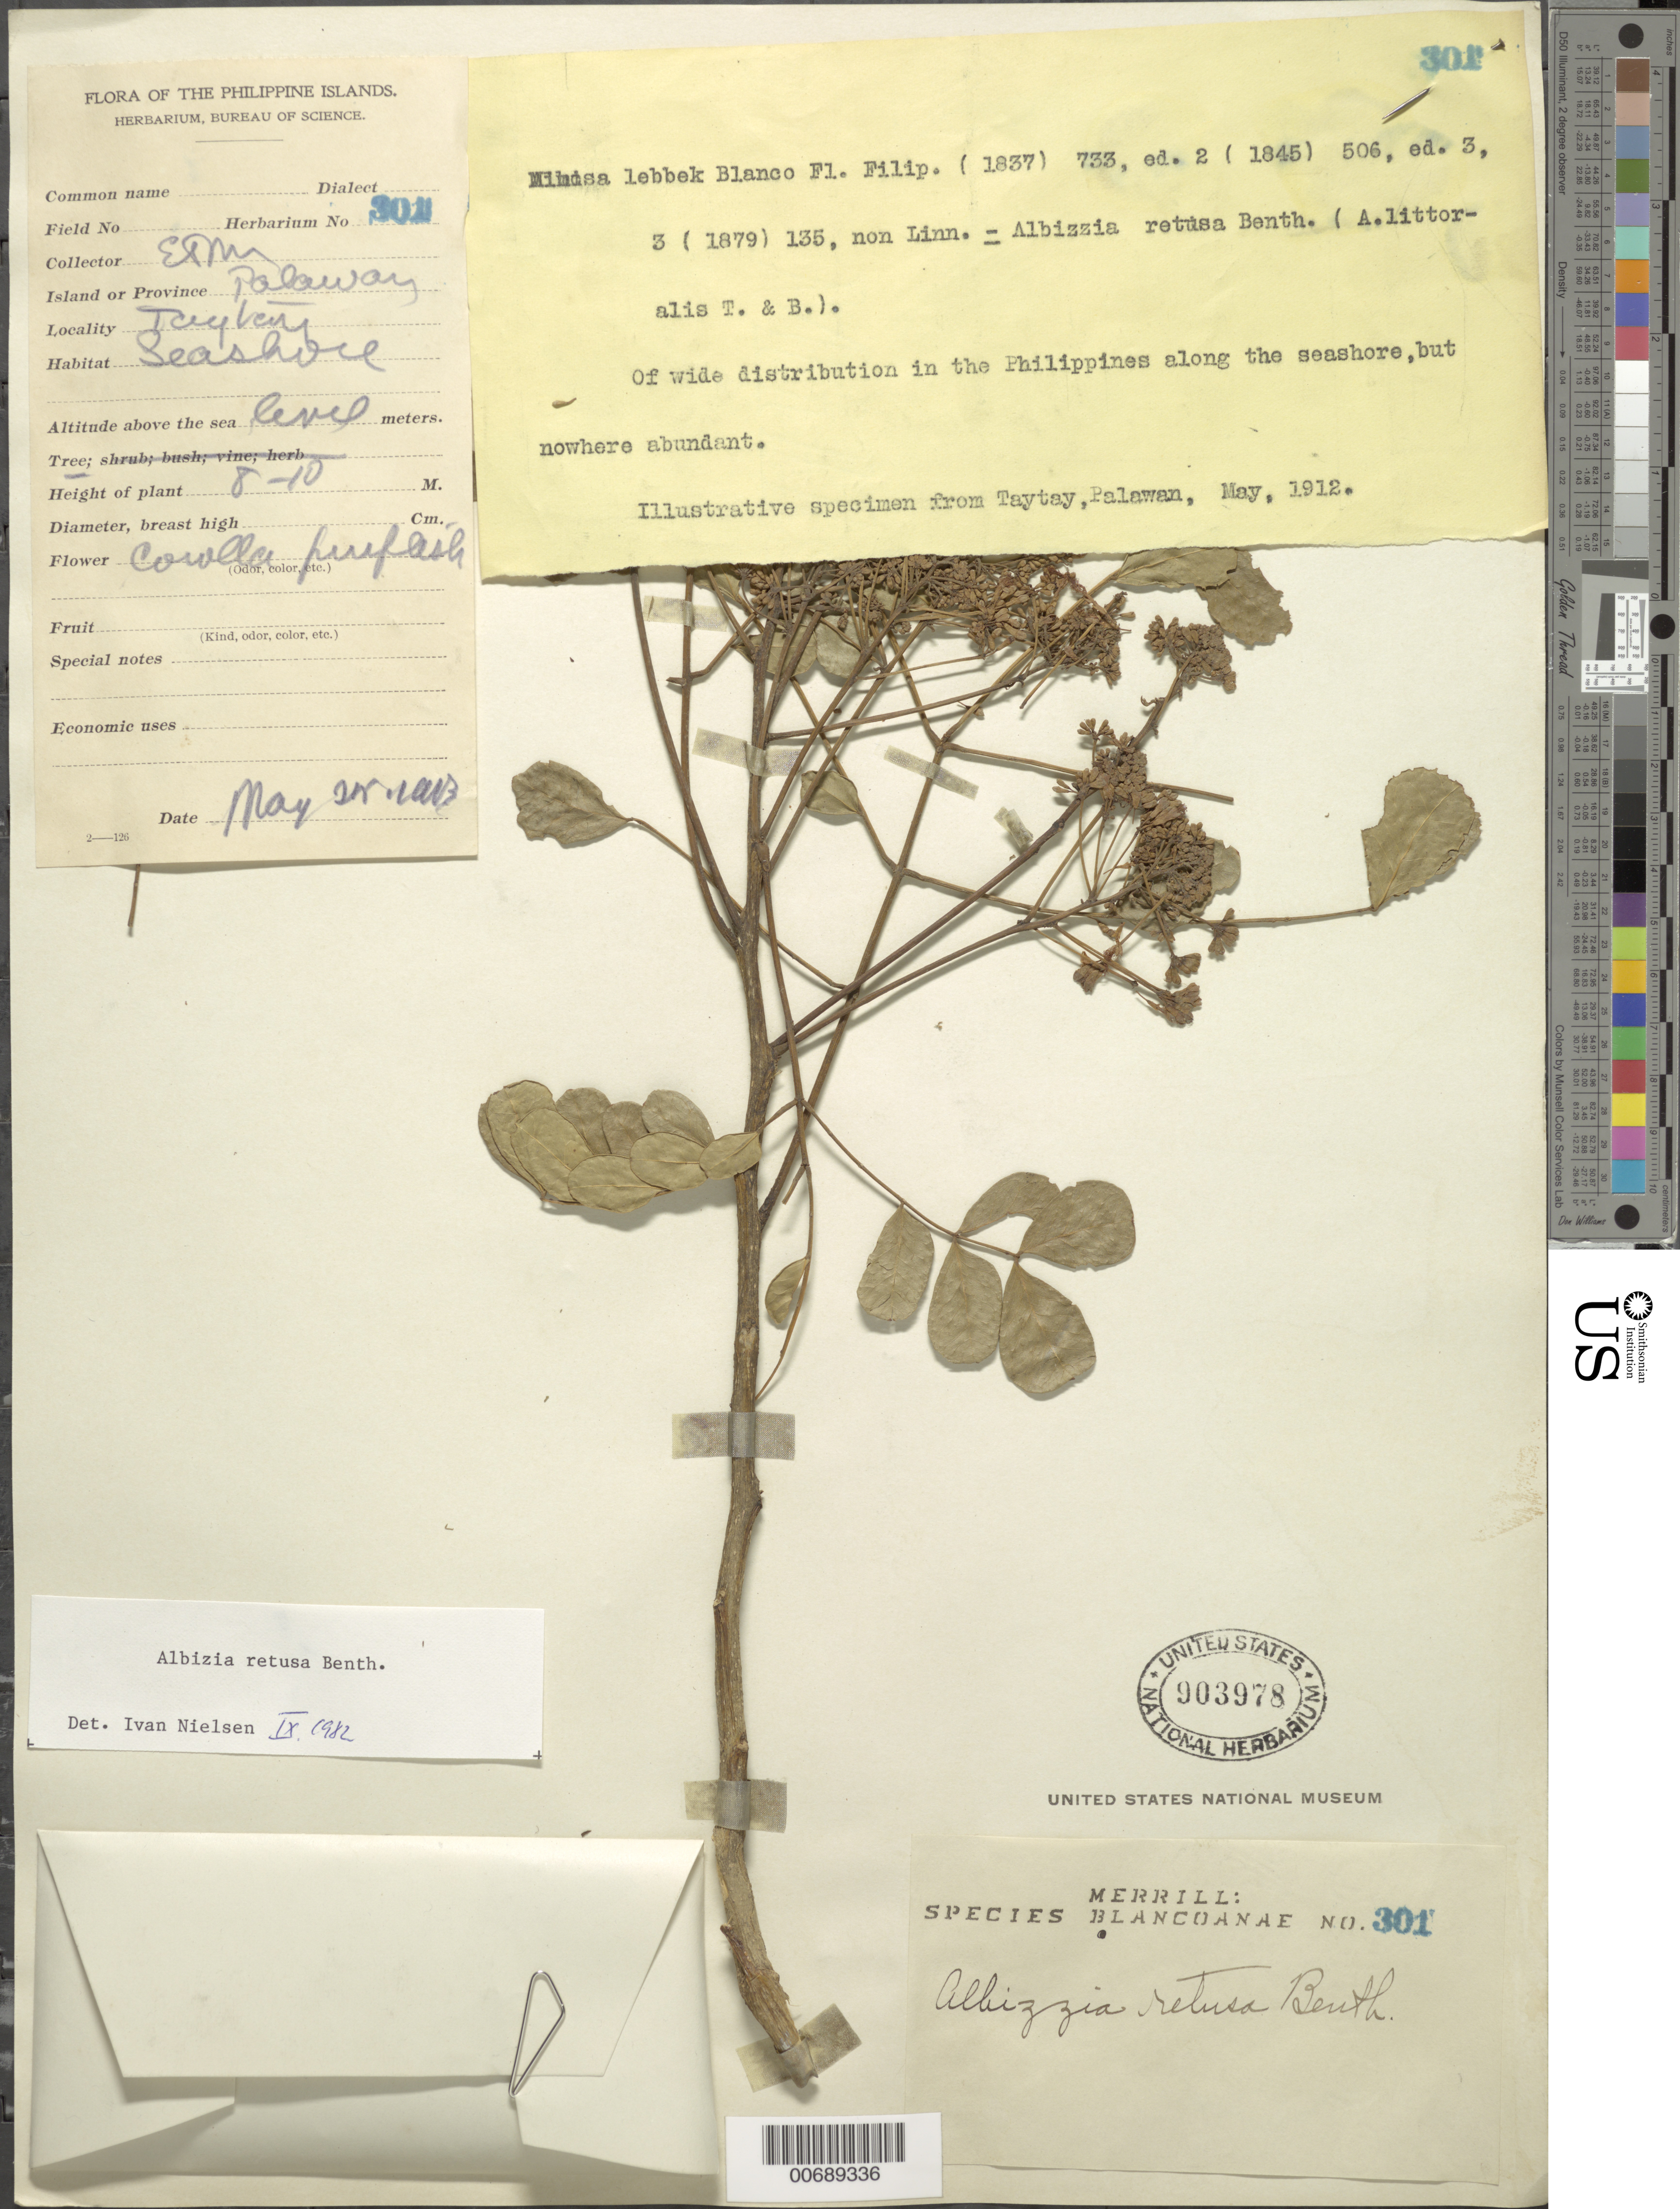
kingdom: Plantae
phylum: Tracheophyta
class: Magnoliopsida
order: Fabales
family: Fabaceae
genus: Albizia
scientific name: Albizia retusa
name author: Benth.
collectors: E. D. Merrill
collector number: Sp. Blancoan. 0301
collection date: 1912-05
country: Philippines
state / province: Mimaropa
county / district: Palawan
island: Luzon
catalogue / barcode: US 903978